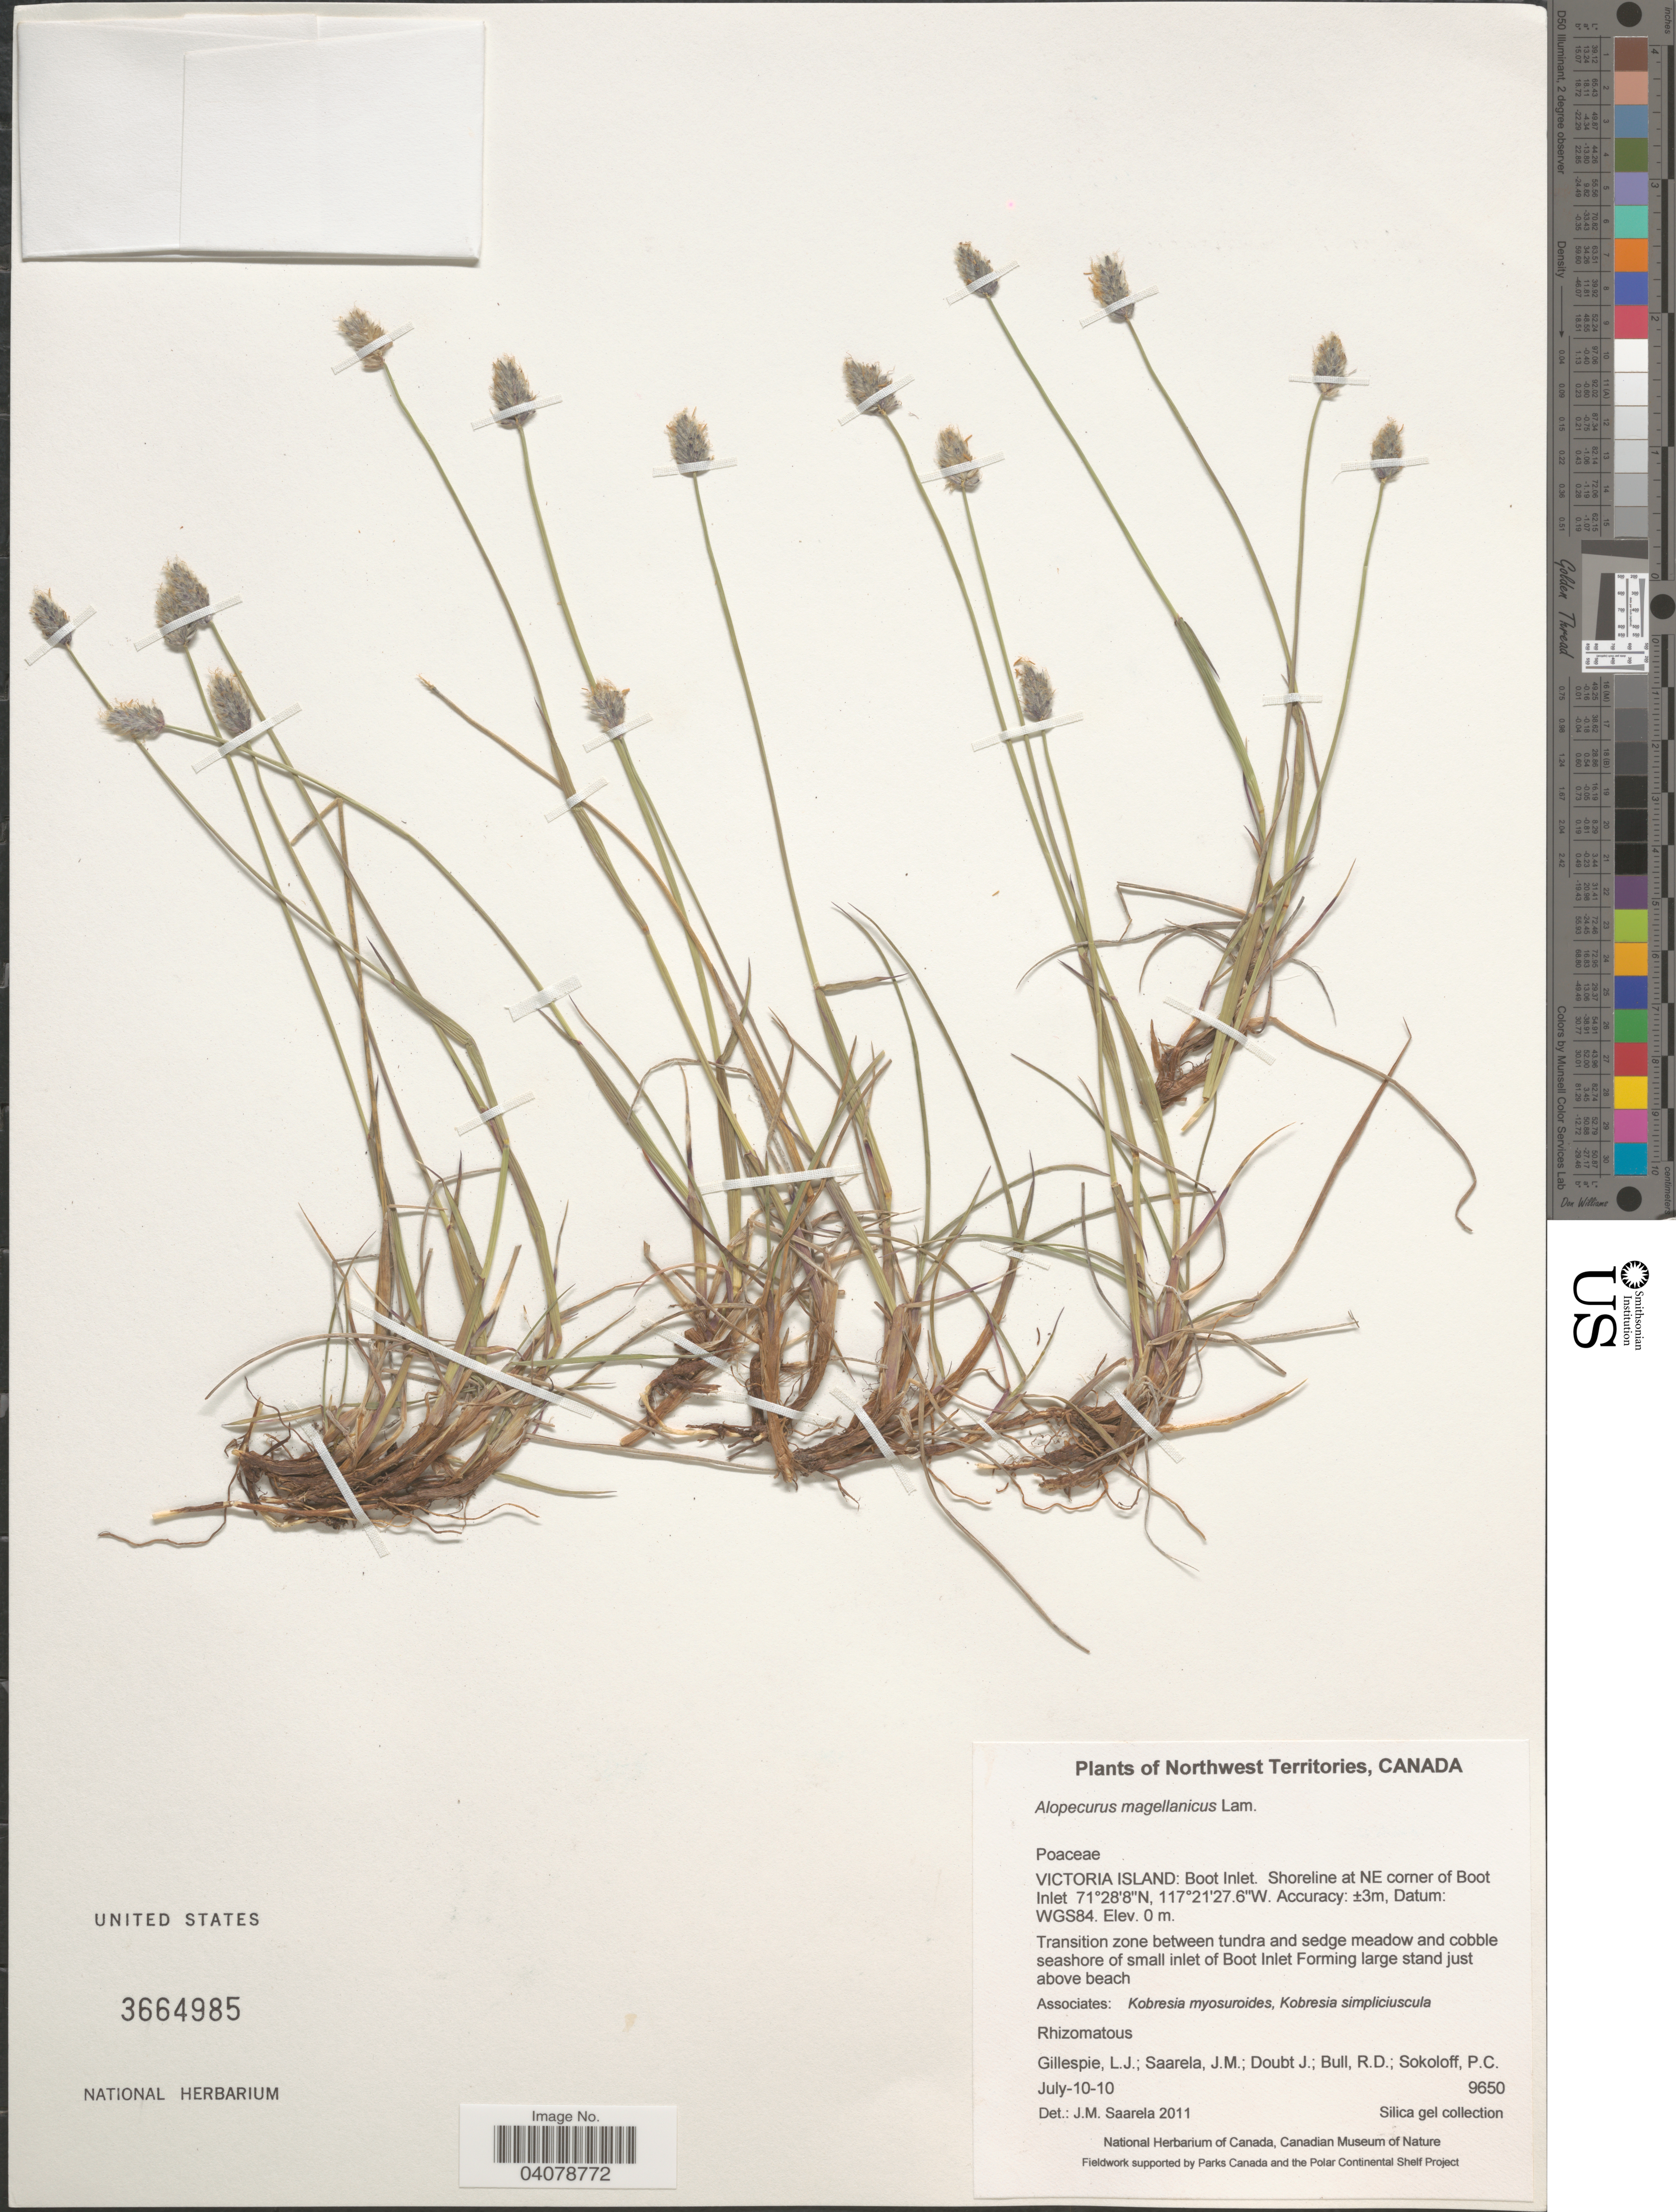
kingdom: Plantae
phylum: Tracheophyta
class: Liliopsida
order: Poales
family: Poaceae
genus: Alopecurus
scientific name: Alopecurus magellanicus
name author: Lam.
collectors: L. Gillespie, J. Saarela, J. Doubt, R. Bull & P. Sokoloff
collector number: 9650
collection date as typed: Transcribed d/m/y: 10/7/10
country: Canada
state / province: Northwest Territories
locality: Victoria Island: Boot Inlet. Shoreline at NE corner of Boot Inlet. Datum: WGS84.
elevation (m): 0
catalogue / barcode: US 3664985